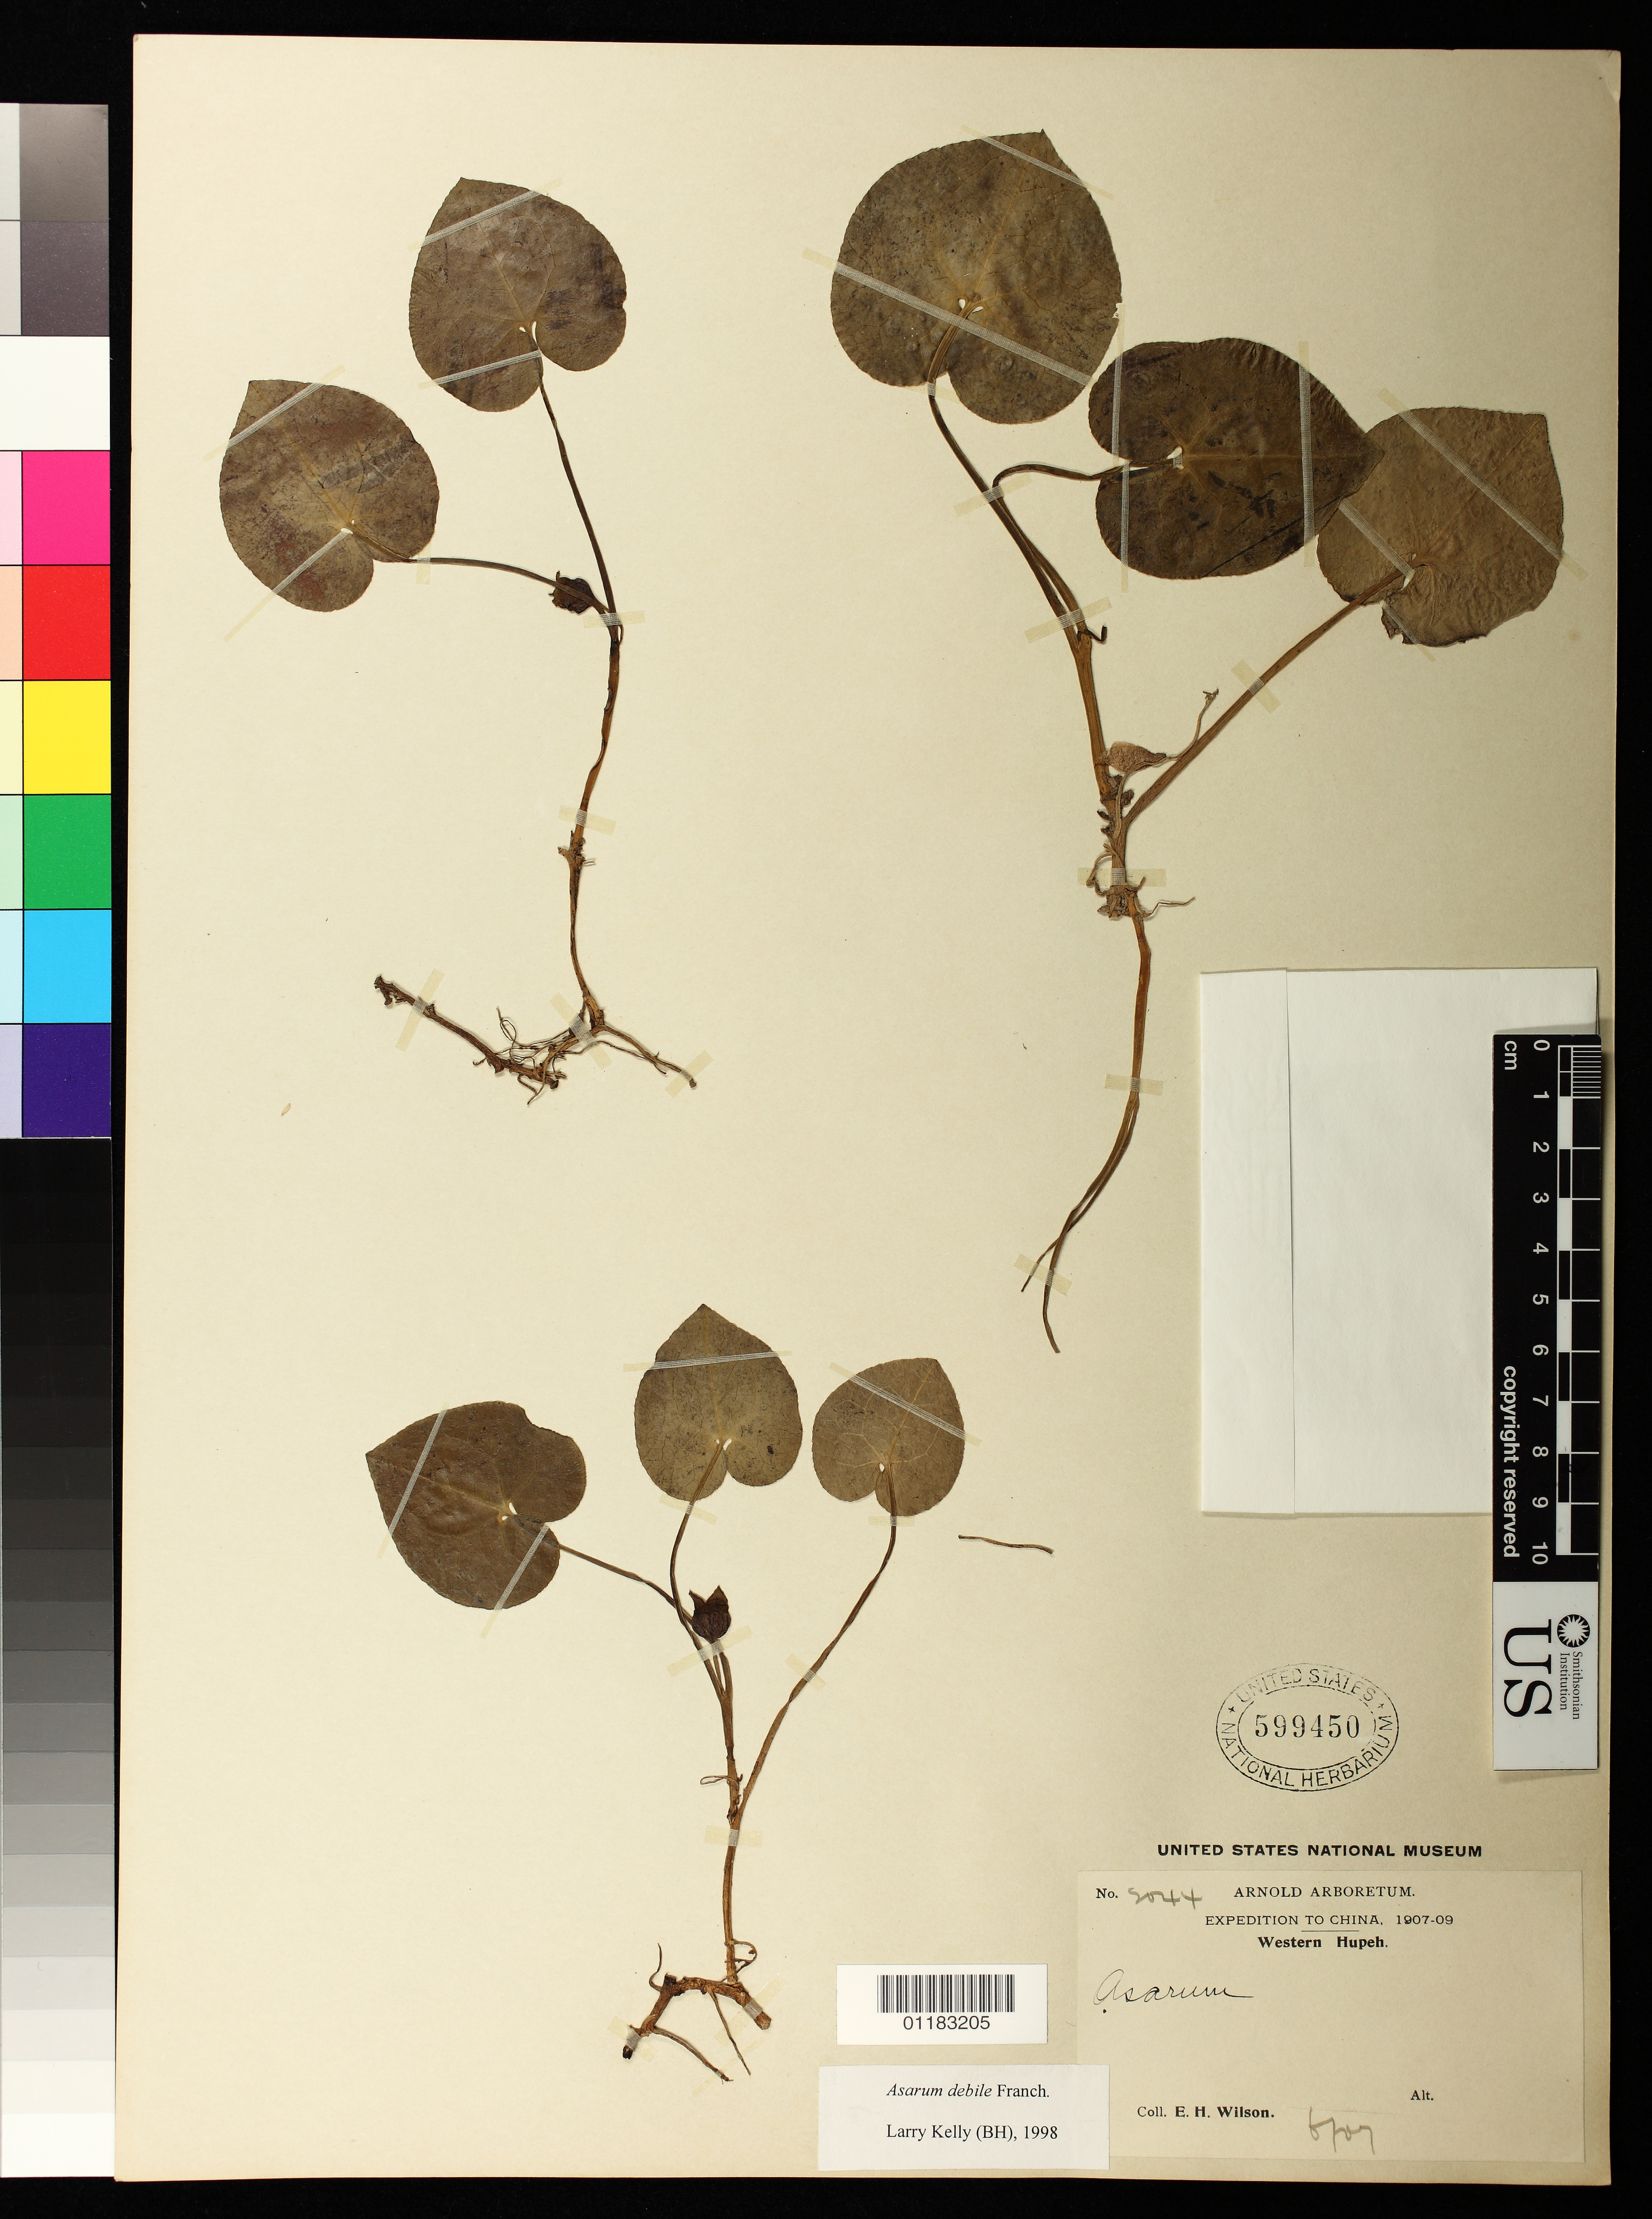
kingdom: Plantae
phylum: Tracheophyta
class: Magnoliopsida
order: Piperales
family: Aristolochiaceae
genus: Asarum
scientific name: Asarum debile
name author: Franch.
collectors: E. H. Wilson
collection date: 1907-06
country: China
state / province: Hubei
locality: Western Hubei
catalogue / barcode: US 599450